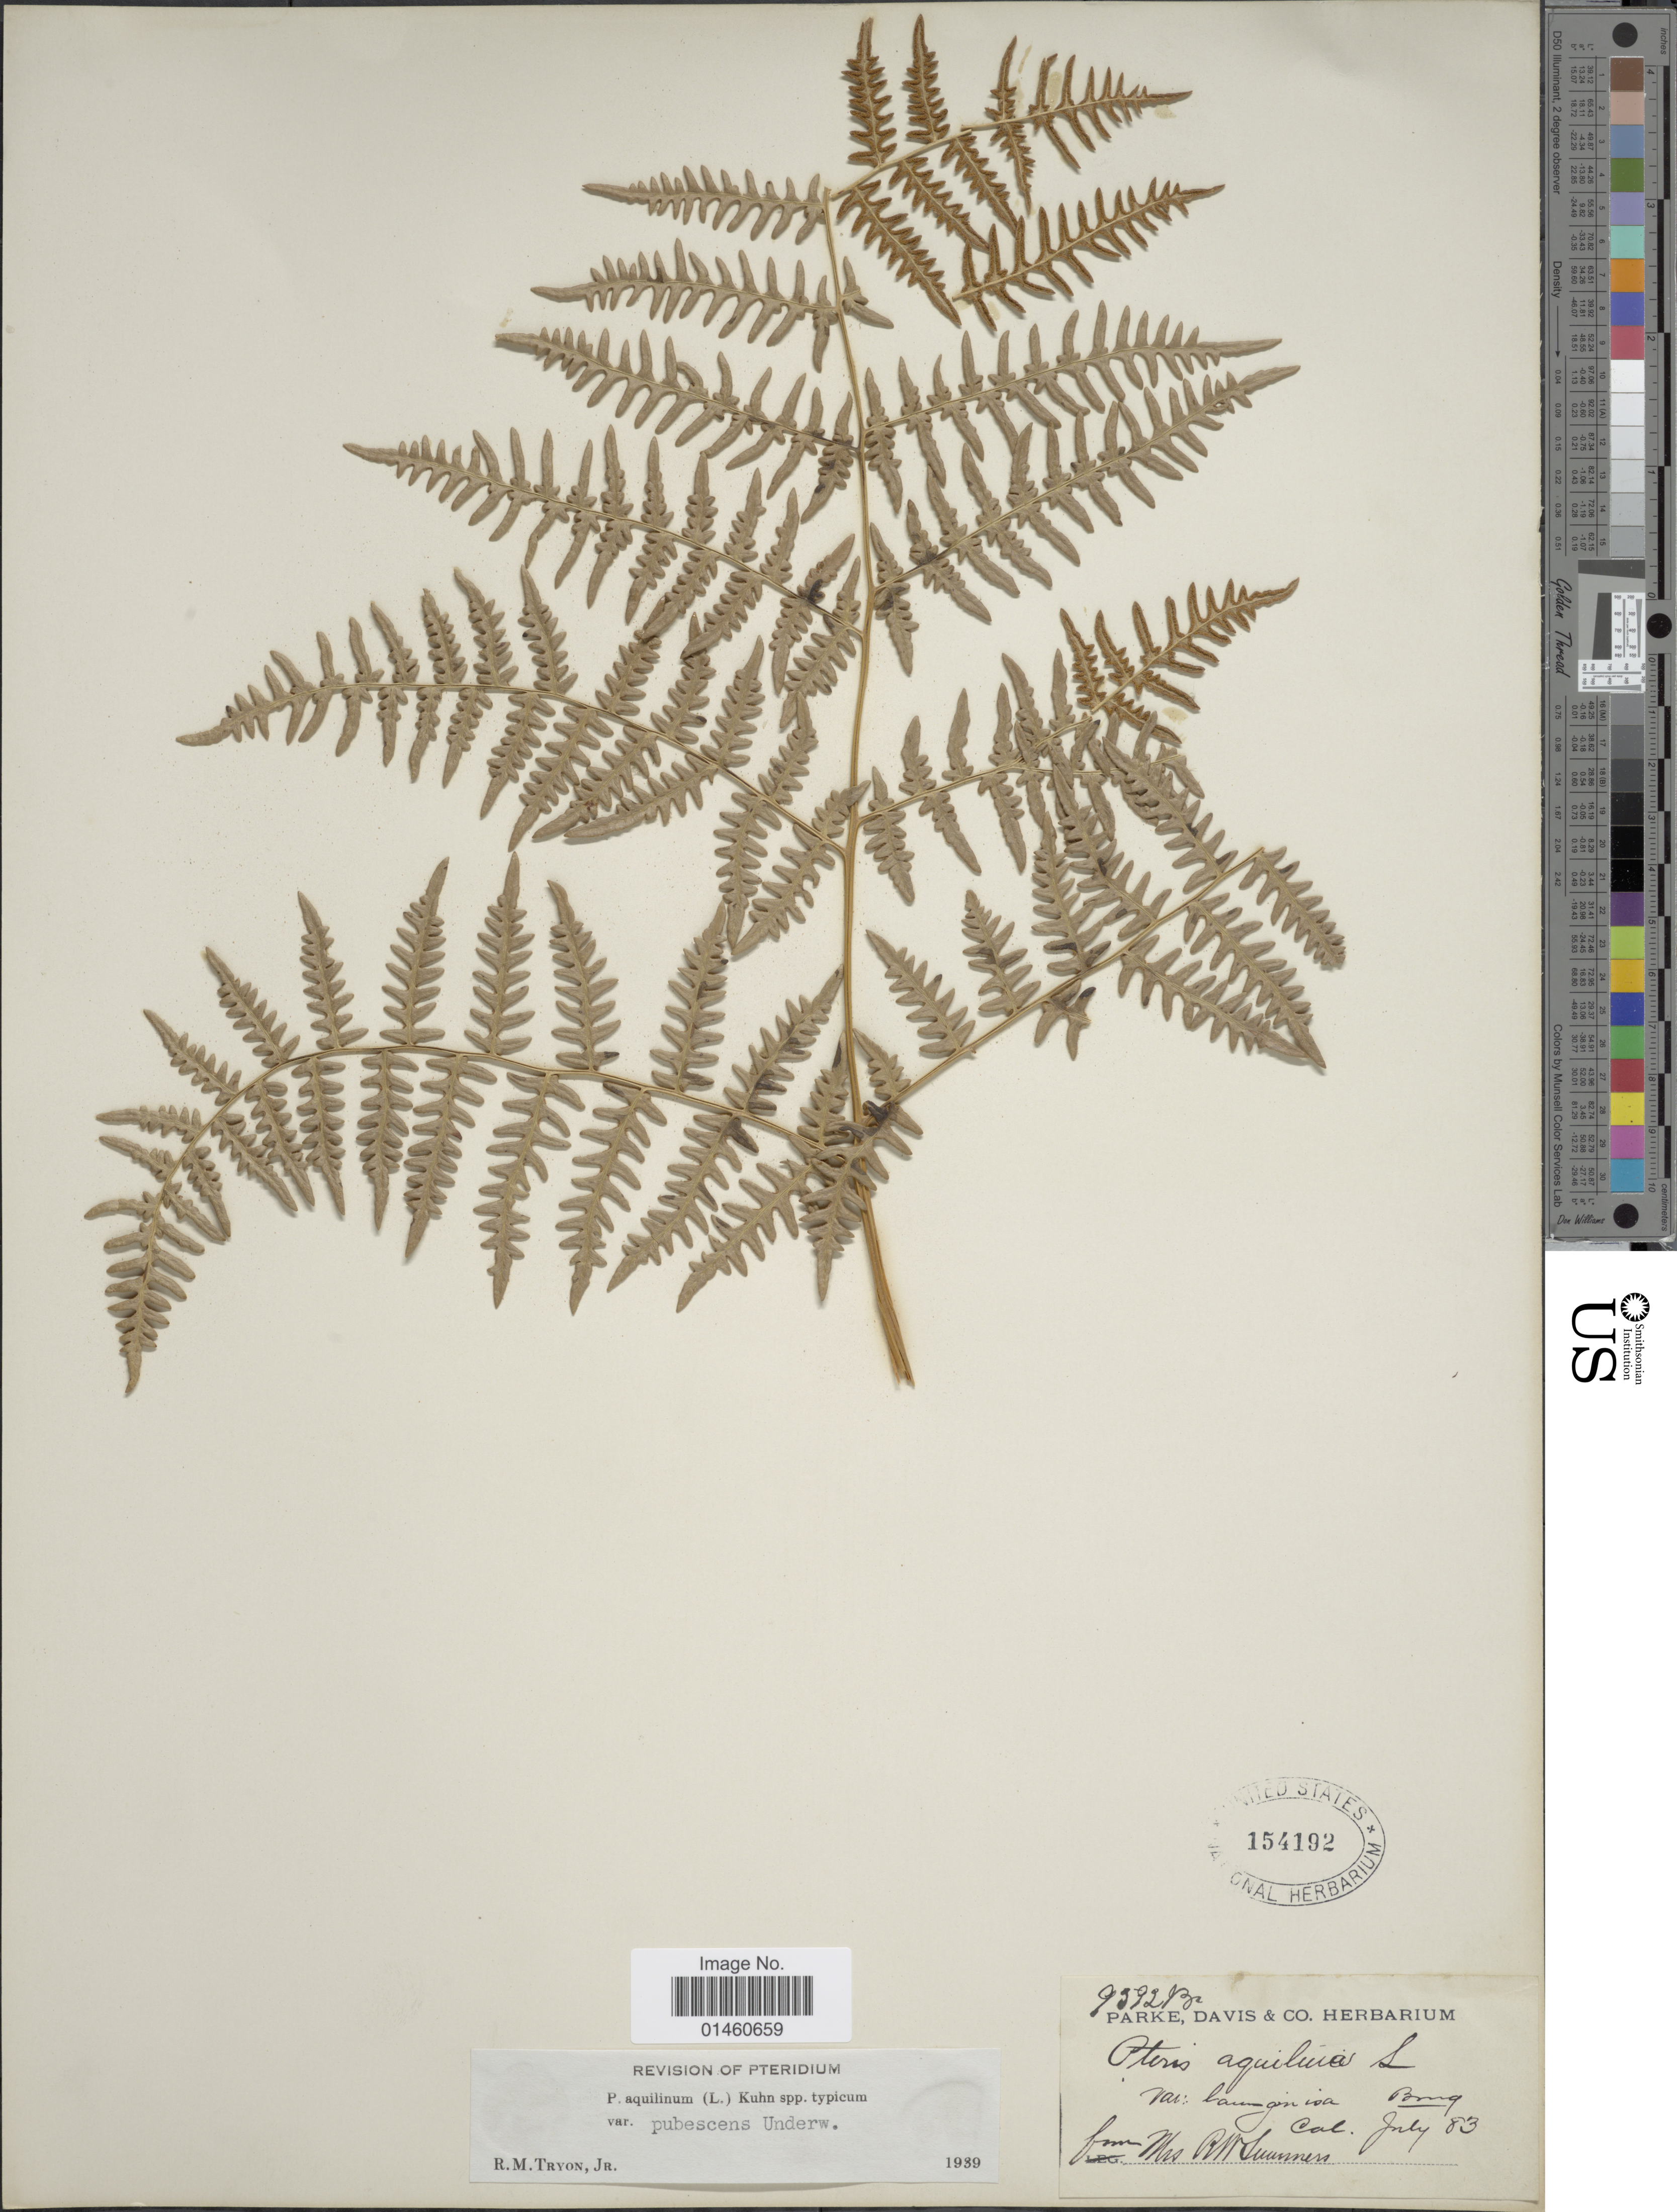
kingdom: Plantae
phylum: Tracheophyta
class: Polypodiopsida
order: Polypodiales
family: Dennstaedtiaceae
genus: Pteridium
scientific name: Pteridium pubescens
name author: (Underw.) Christenh.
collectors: R. Summers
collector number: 9392 Bz.*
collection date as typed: Transcribed d/m/y: /7/83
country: United States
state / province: California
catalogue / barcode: US 154192